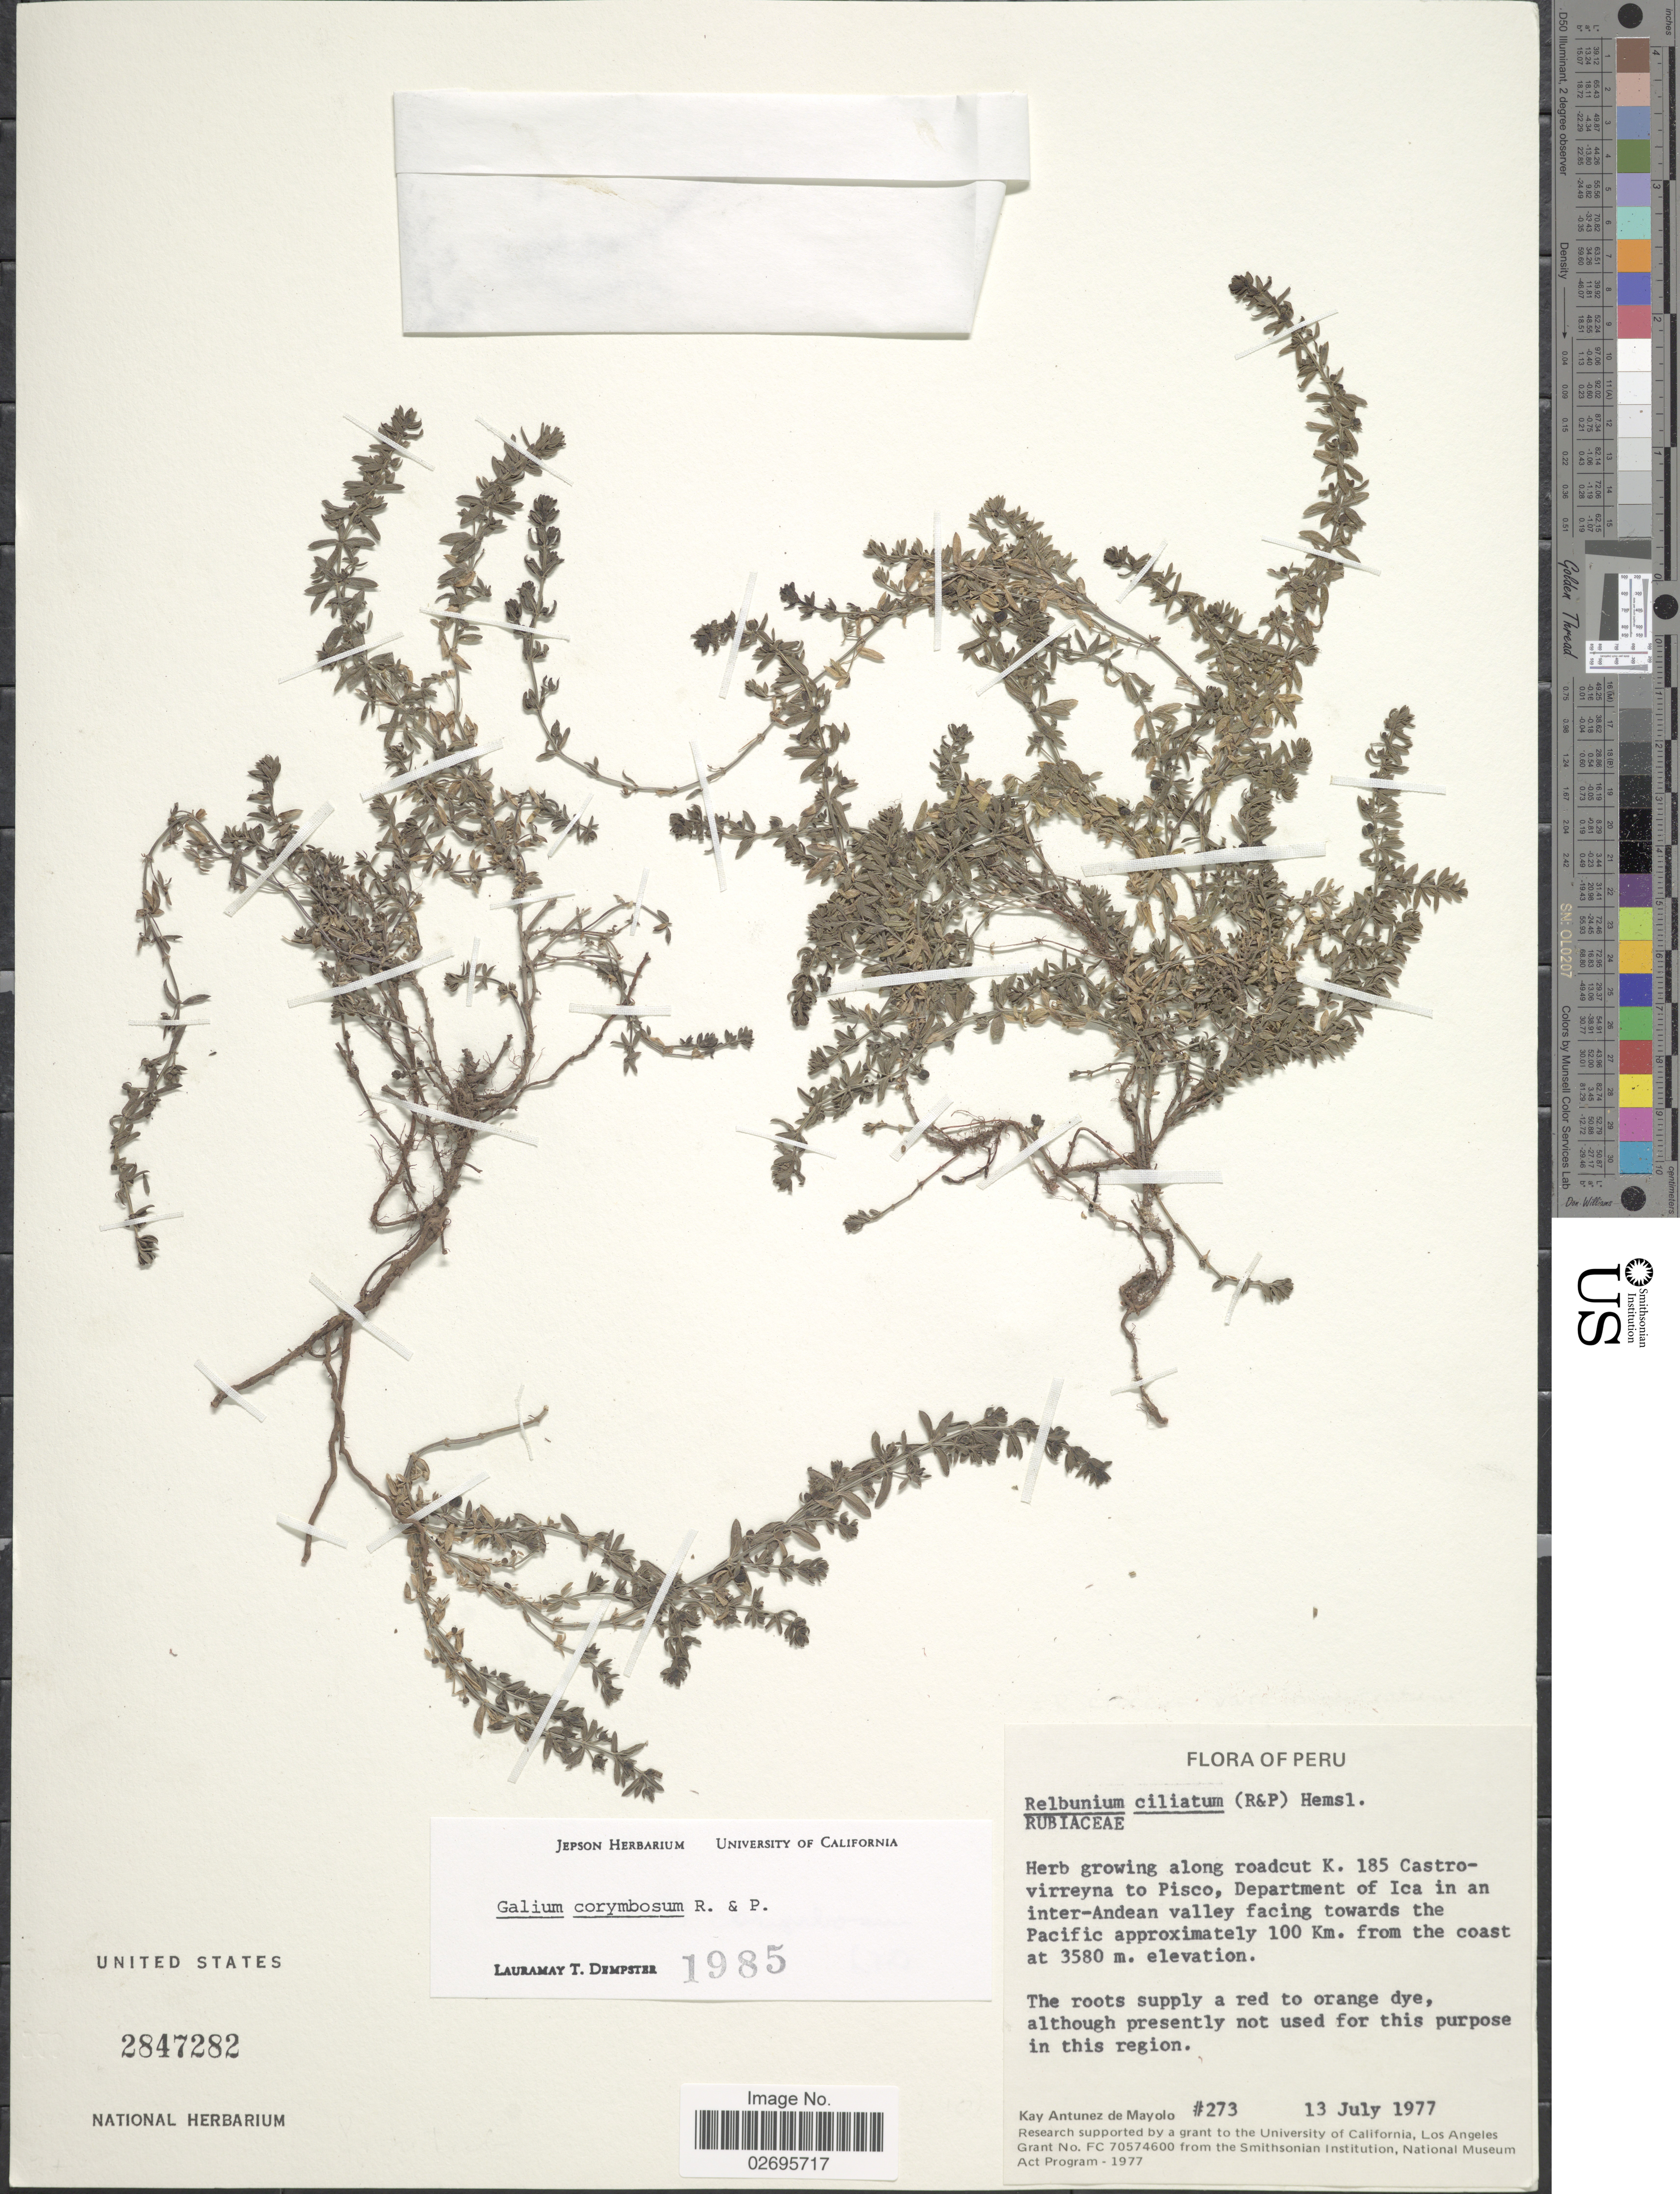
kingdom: Plantae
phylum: Tracheophyta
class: Magnoliopsida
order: Gentianales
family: Rubiaceae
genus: Galium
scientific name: Galium corymbosum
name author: Ruiz & Pav.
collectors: K. Antunez de Mayolo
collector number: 273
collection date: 1977-07-13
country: Peru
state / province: Ica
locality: Along roadcut K. 185 Castrovirreyna to Pisco, Departament of Ica in an inter-Andean valley facing towards the Pacific approximately 100 Km. from the coast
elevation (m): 3580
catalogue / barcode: US 2847282